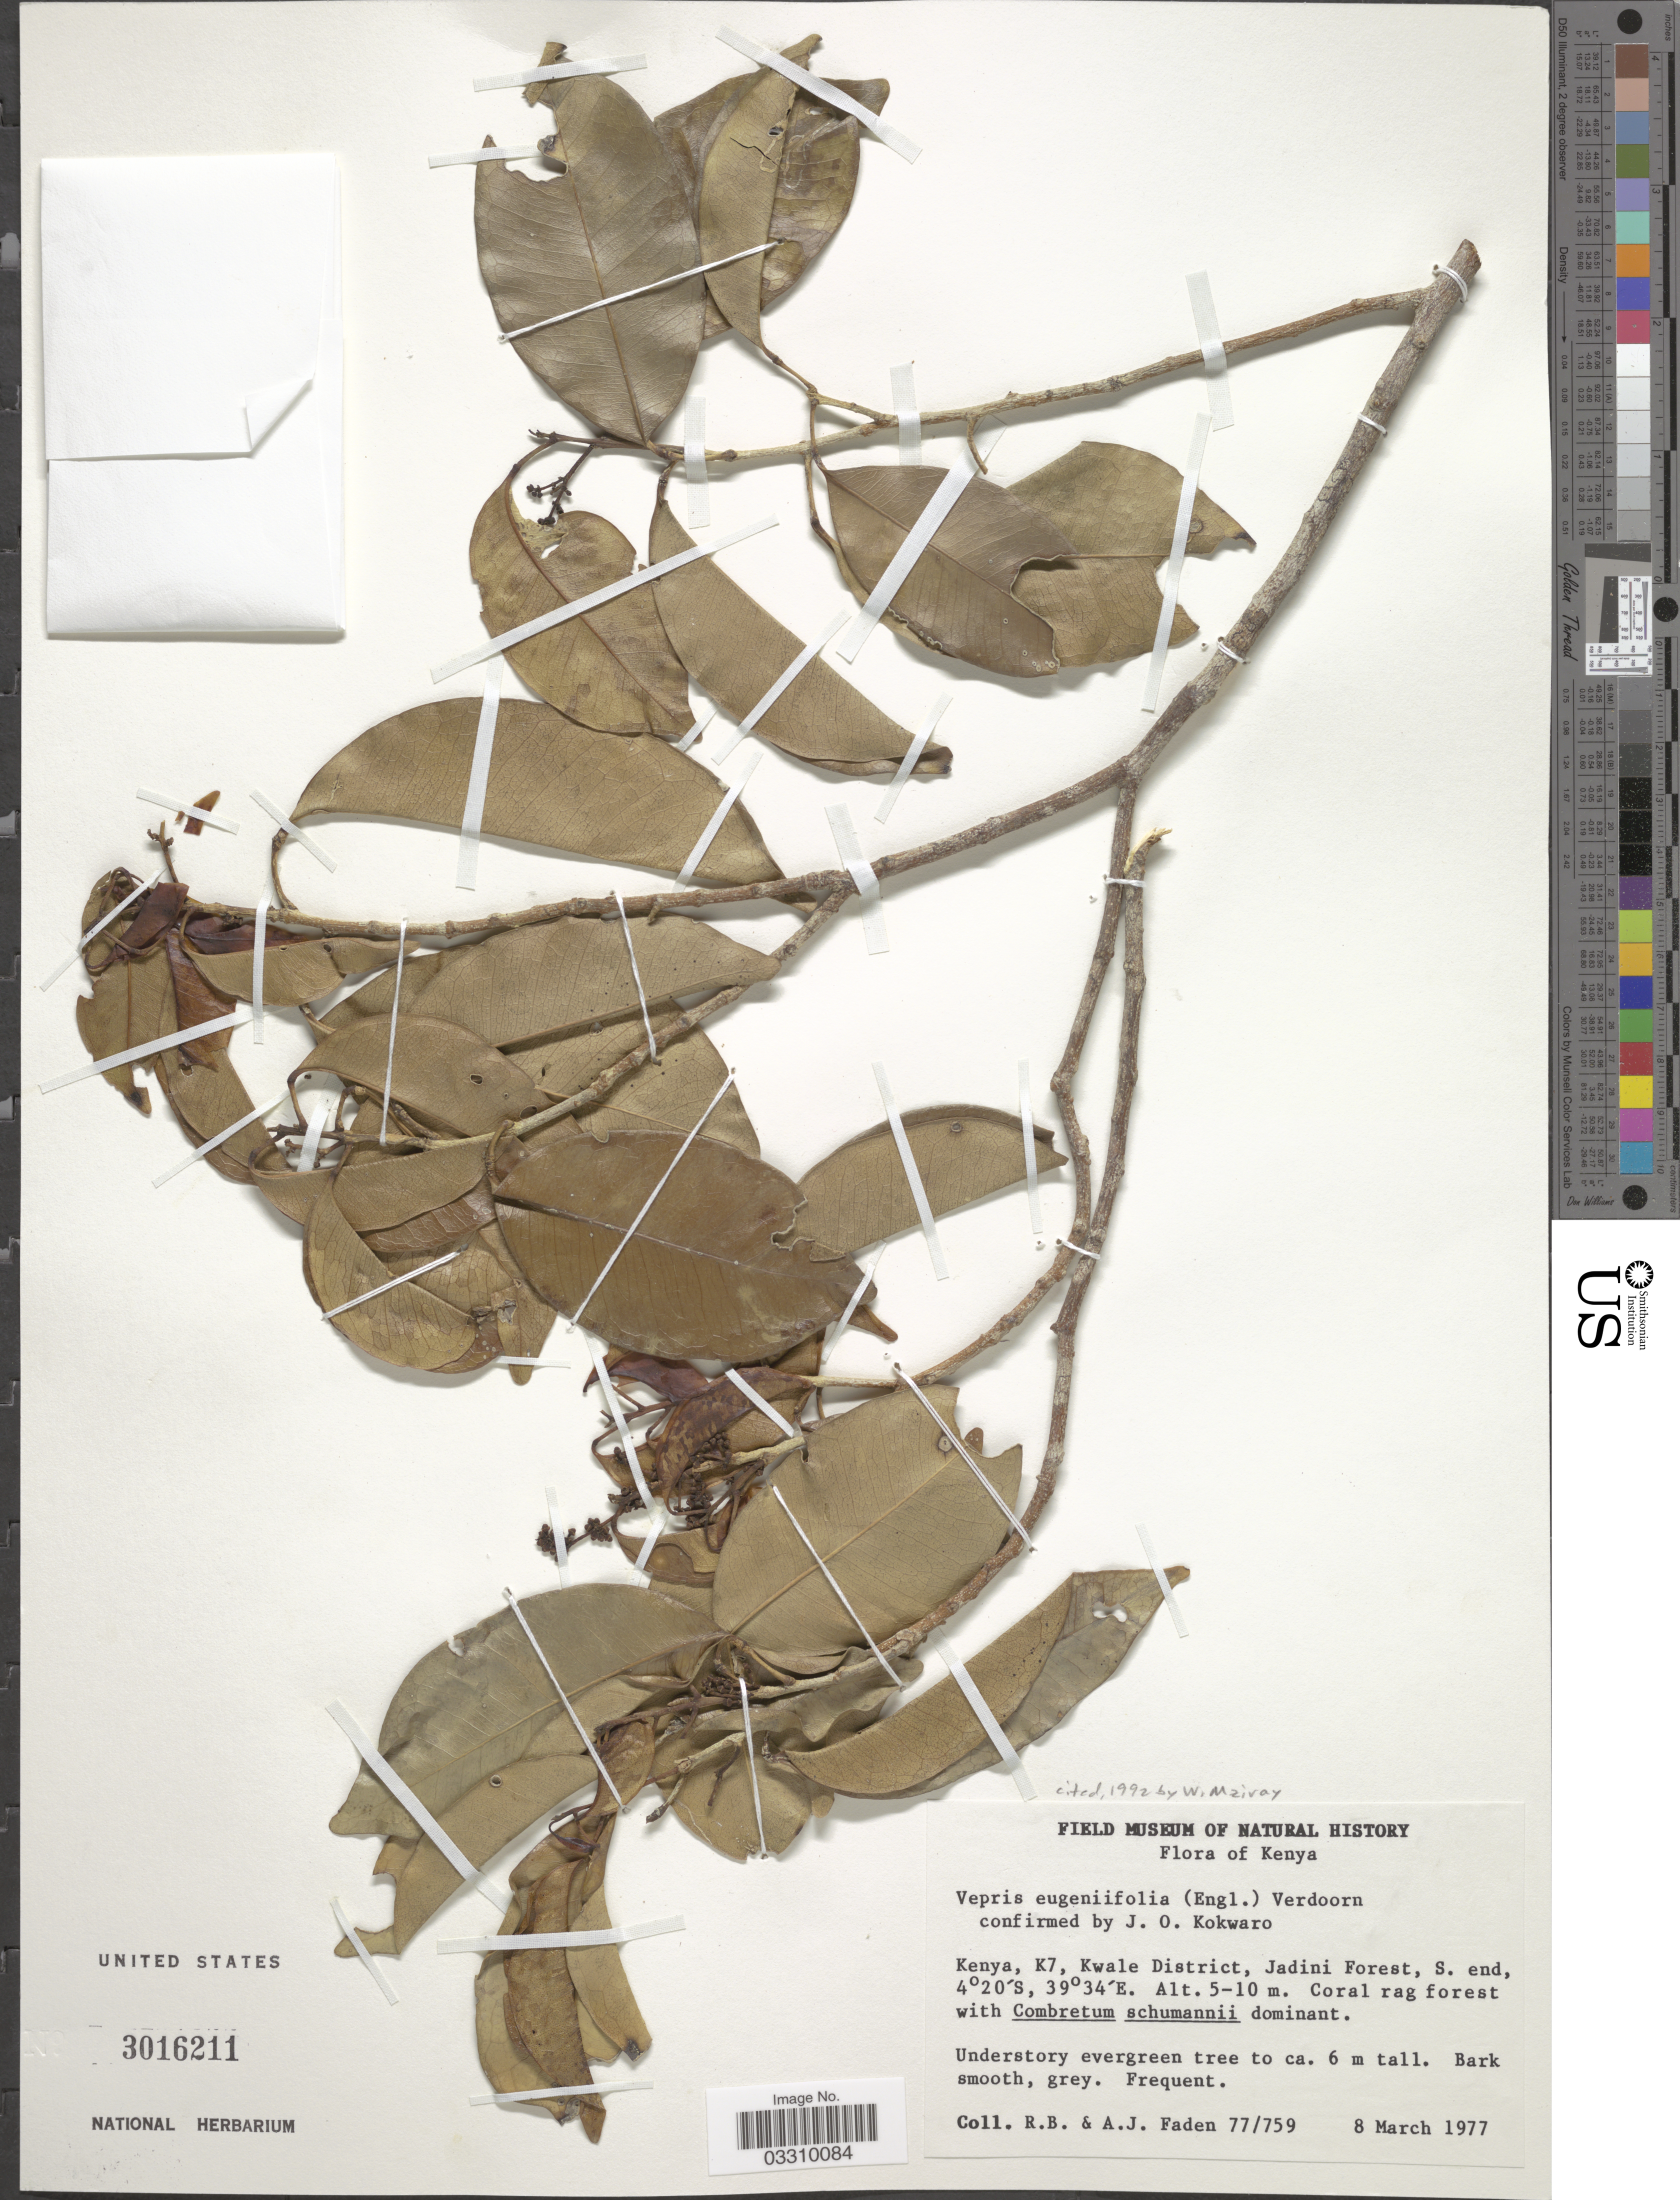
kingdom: Plantae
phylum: Tracheophyta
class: Magnoliopsida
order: Sapindales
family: Rutaceae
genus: Vepris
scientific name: Vepris eugeniifolia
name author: (Engl.) I. Verd.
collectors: R. B. Faden & A. J. Faden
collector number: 77/759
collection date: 1977-03-08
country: Kenya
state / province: Kwale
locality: K7, Kwale District, Jadini Forest, S. end.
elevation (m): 5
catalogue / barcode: US 3016211